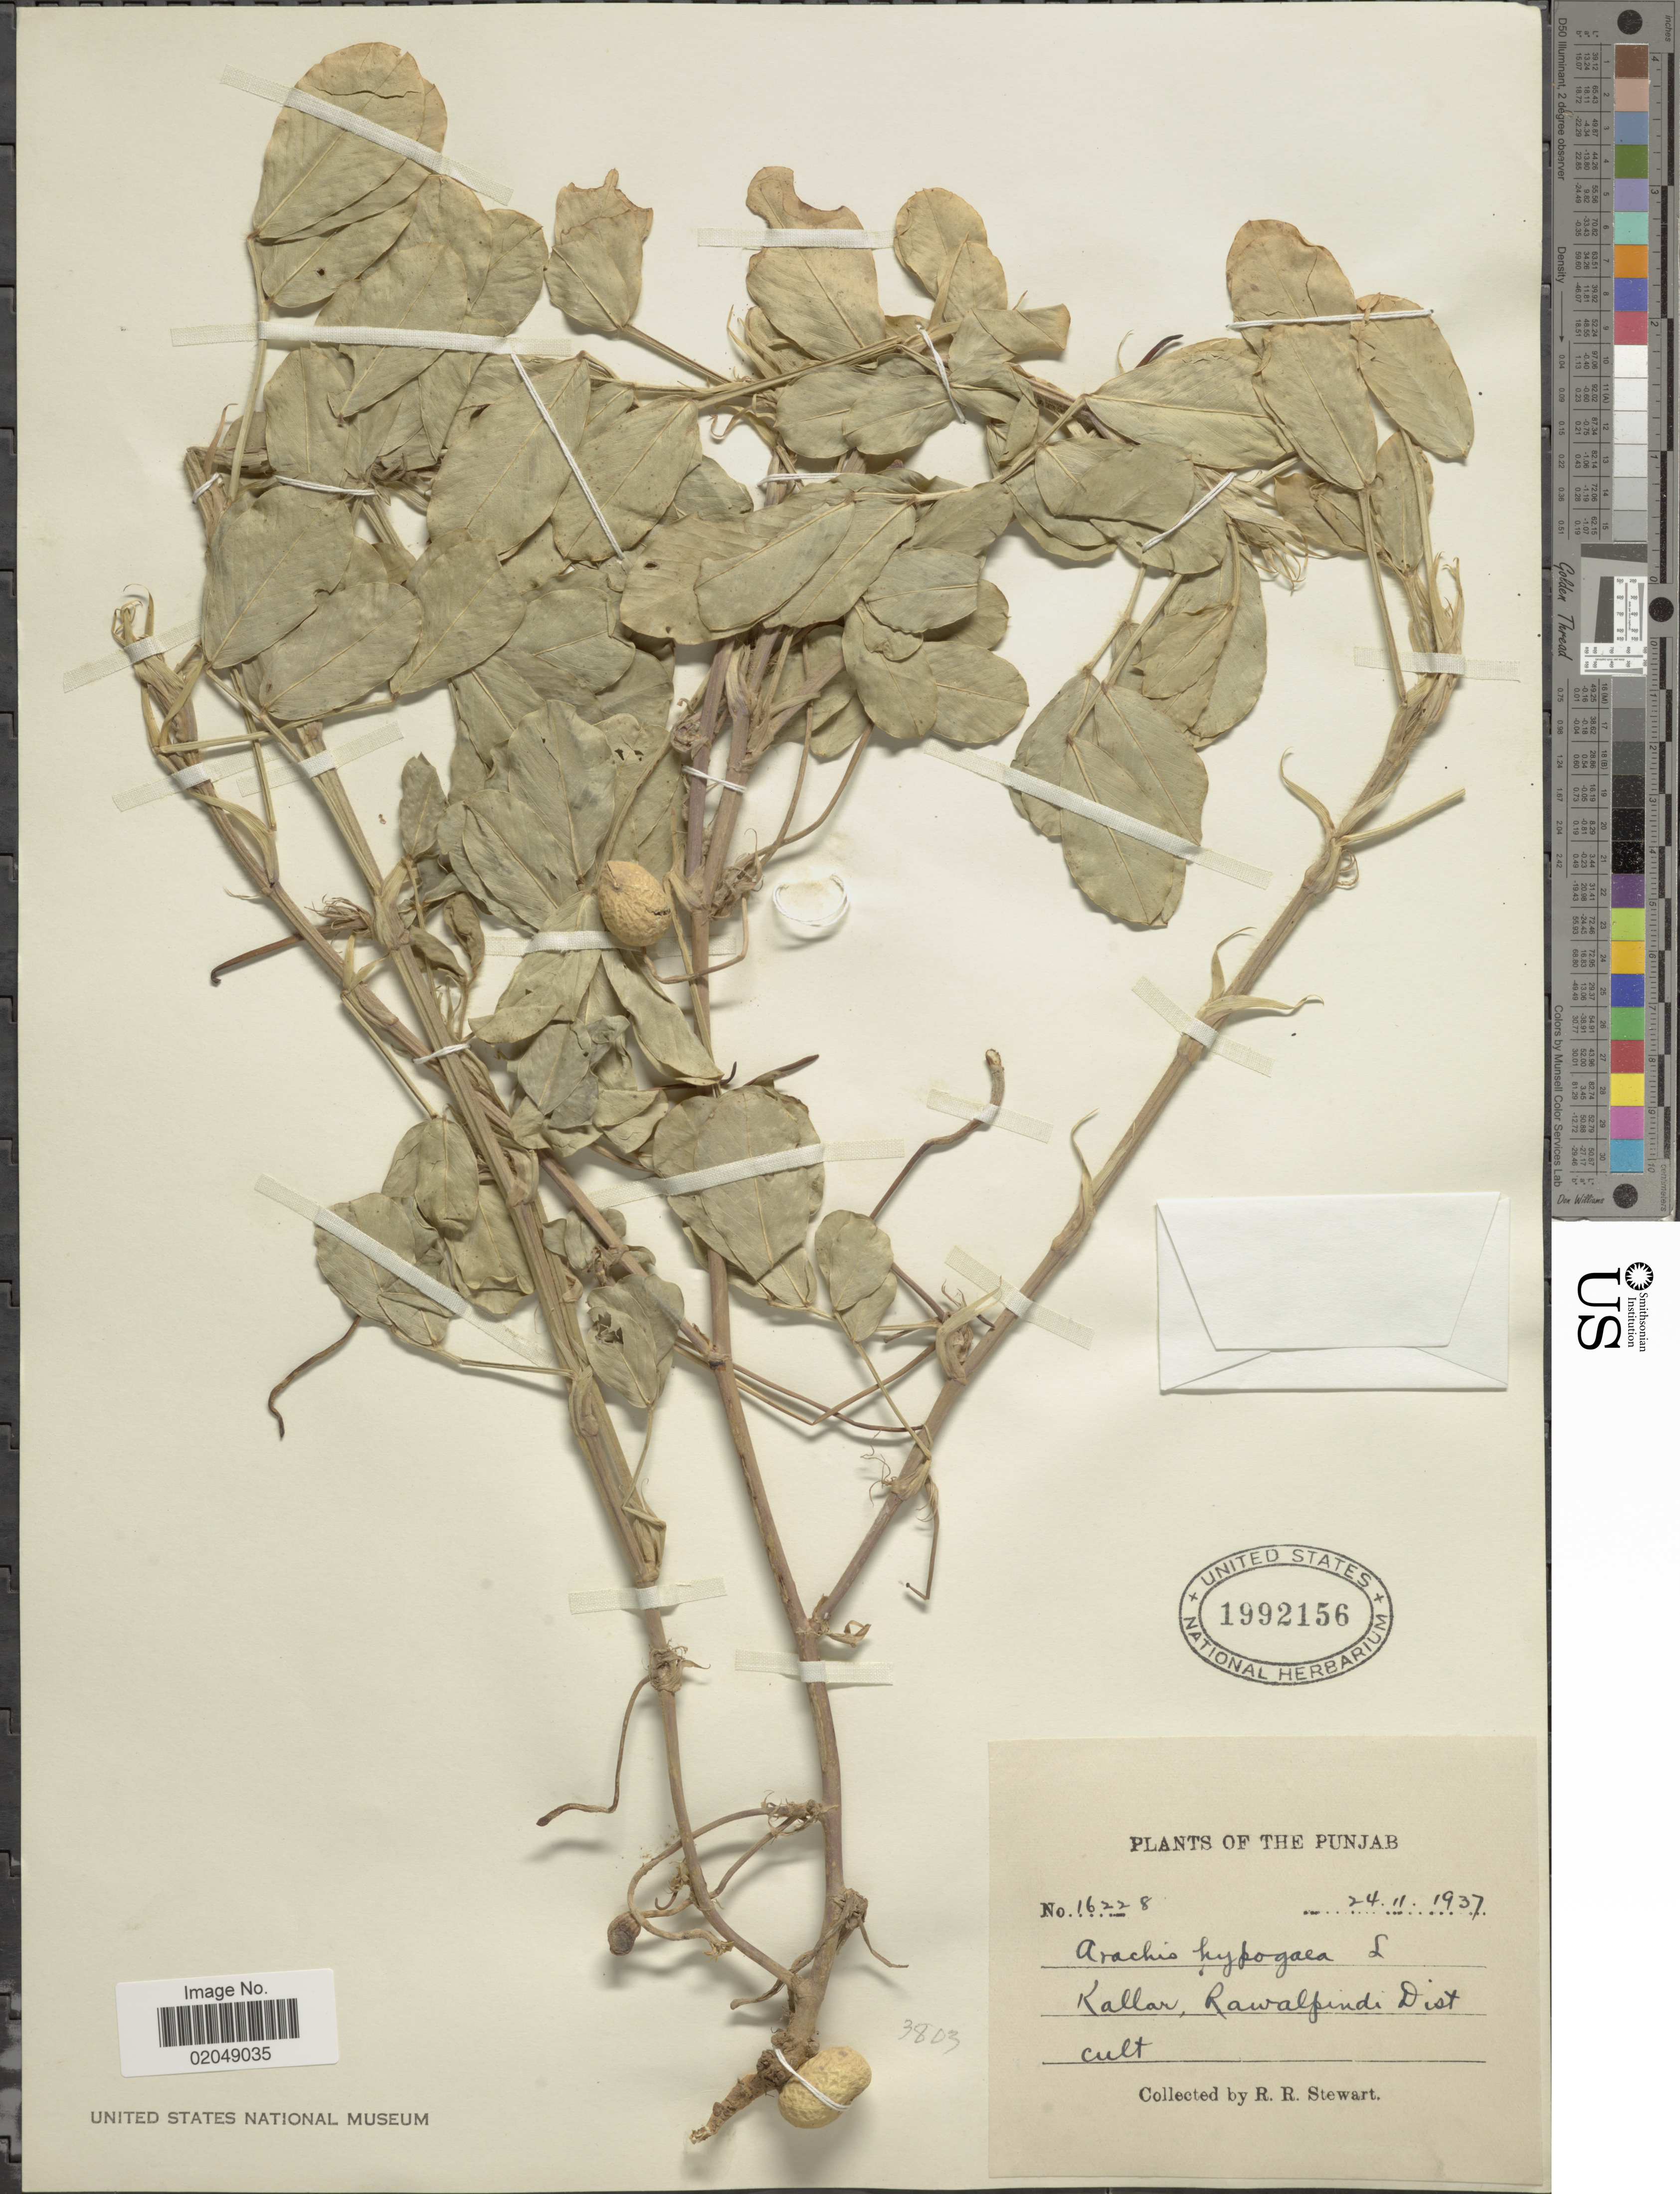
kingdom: Plantae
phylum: Tracheophyta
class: Magnoliopsida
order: Fabales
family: Fabaceae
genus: Arachis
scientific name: Arachis hypogaea subsp. hypogaea var. hirsuta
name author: Köhler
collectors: R. R. Stewart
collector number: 16228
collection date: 1937-11-24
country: Pakistan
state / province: Punjab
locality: Kallar, Rawalpindi Dist.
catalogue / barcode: US 1992156